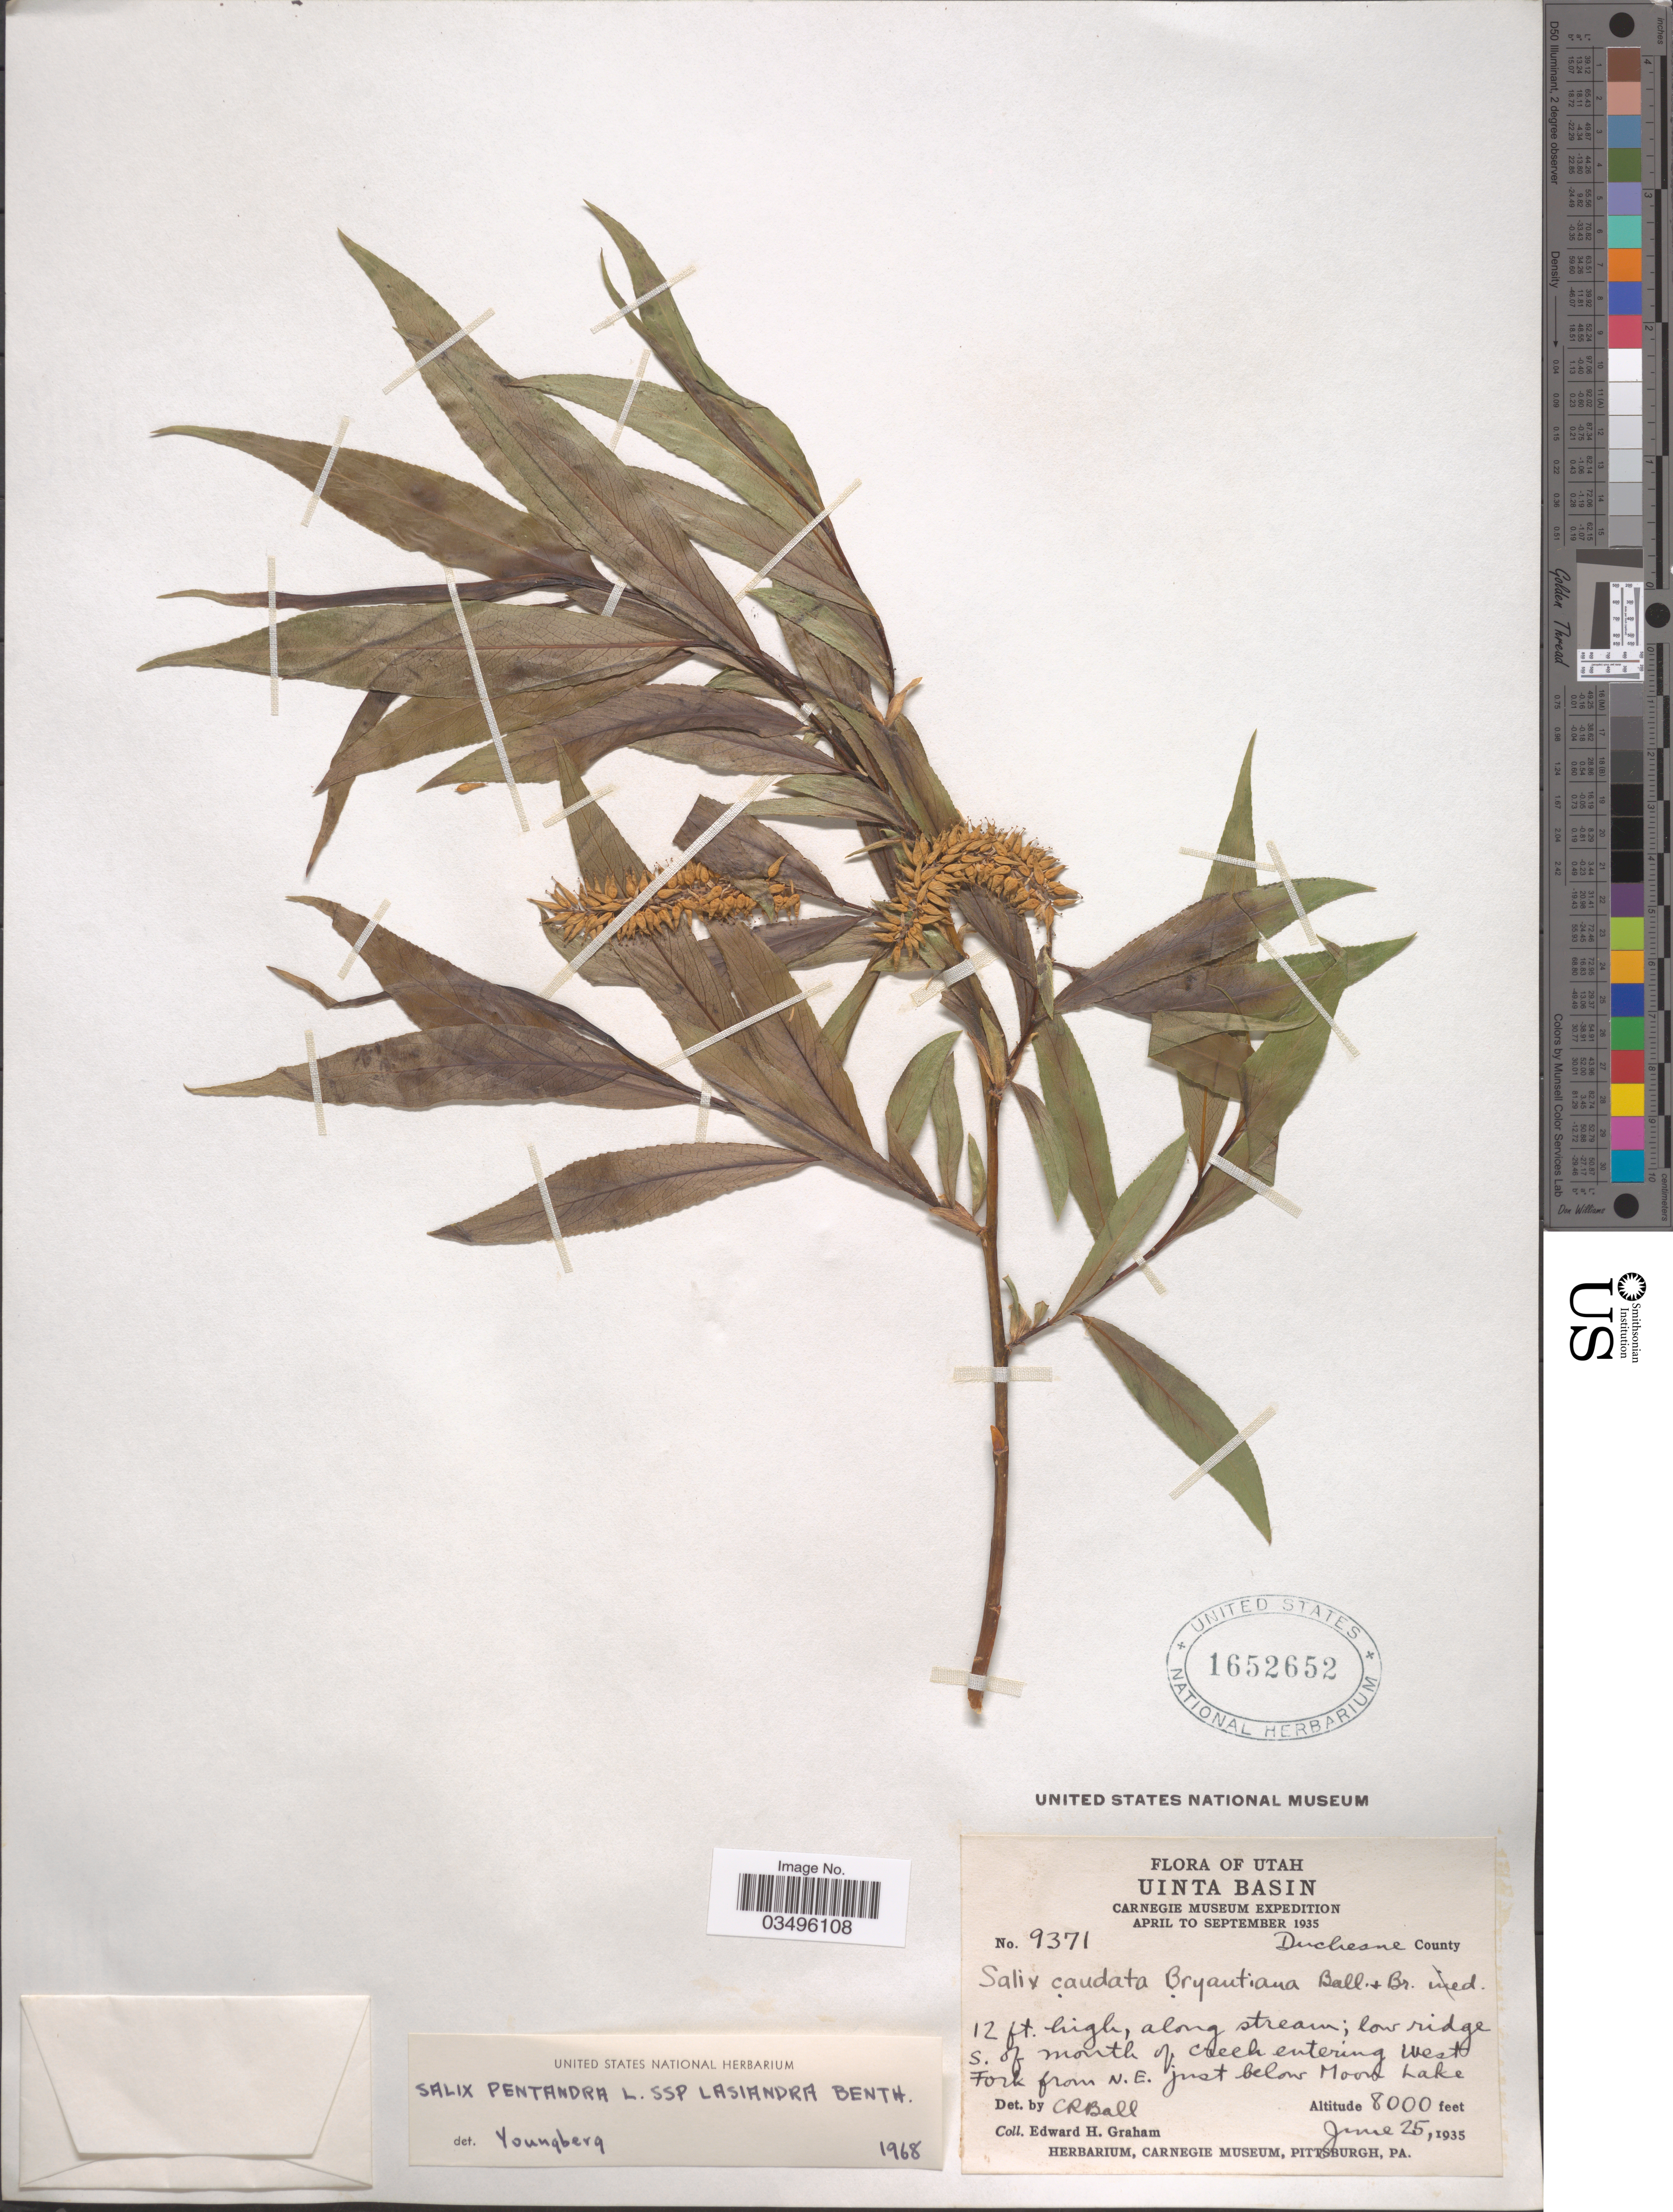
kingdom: Plantae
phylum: Tracheophyta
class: Magnoliopsida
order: Malpighiales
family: Salicaceae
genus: Salix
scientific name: Salix caudata var. bryantiana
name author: C.R. Ball & Bracelin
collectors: E. H. Graham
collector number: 9371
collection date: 1935-06-25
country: United States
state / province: Utah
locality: Uinta Basin. Duchesne County. Low ridge S. of mouth of creek entering West Fork from N.E. just below Moon Lake.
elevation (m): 2438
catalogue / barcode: US 1652652